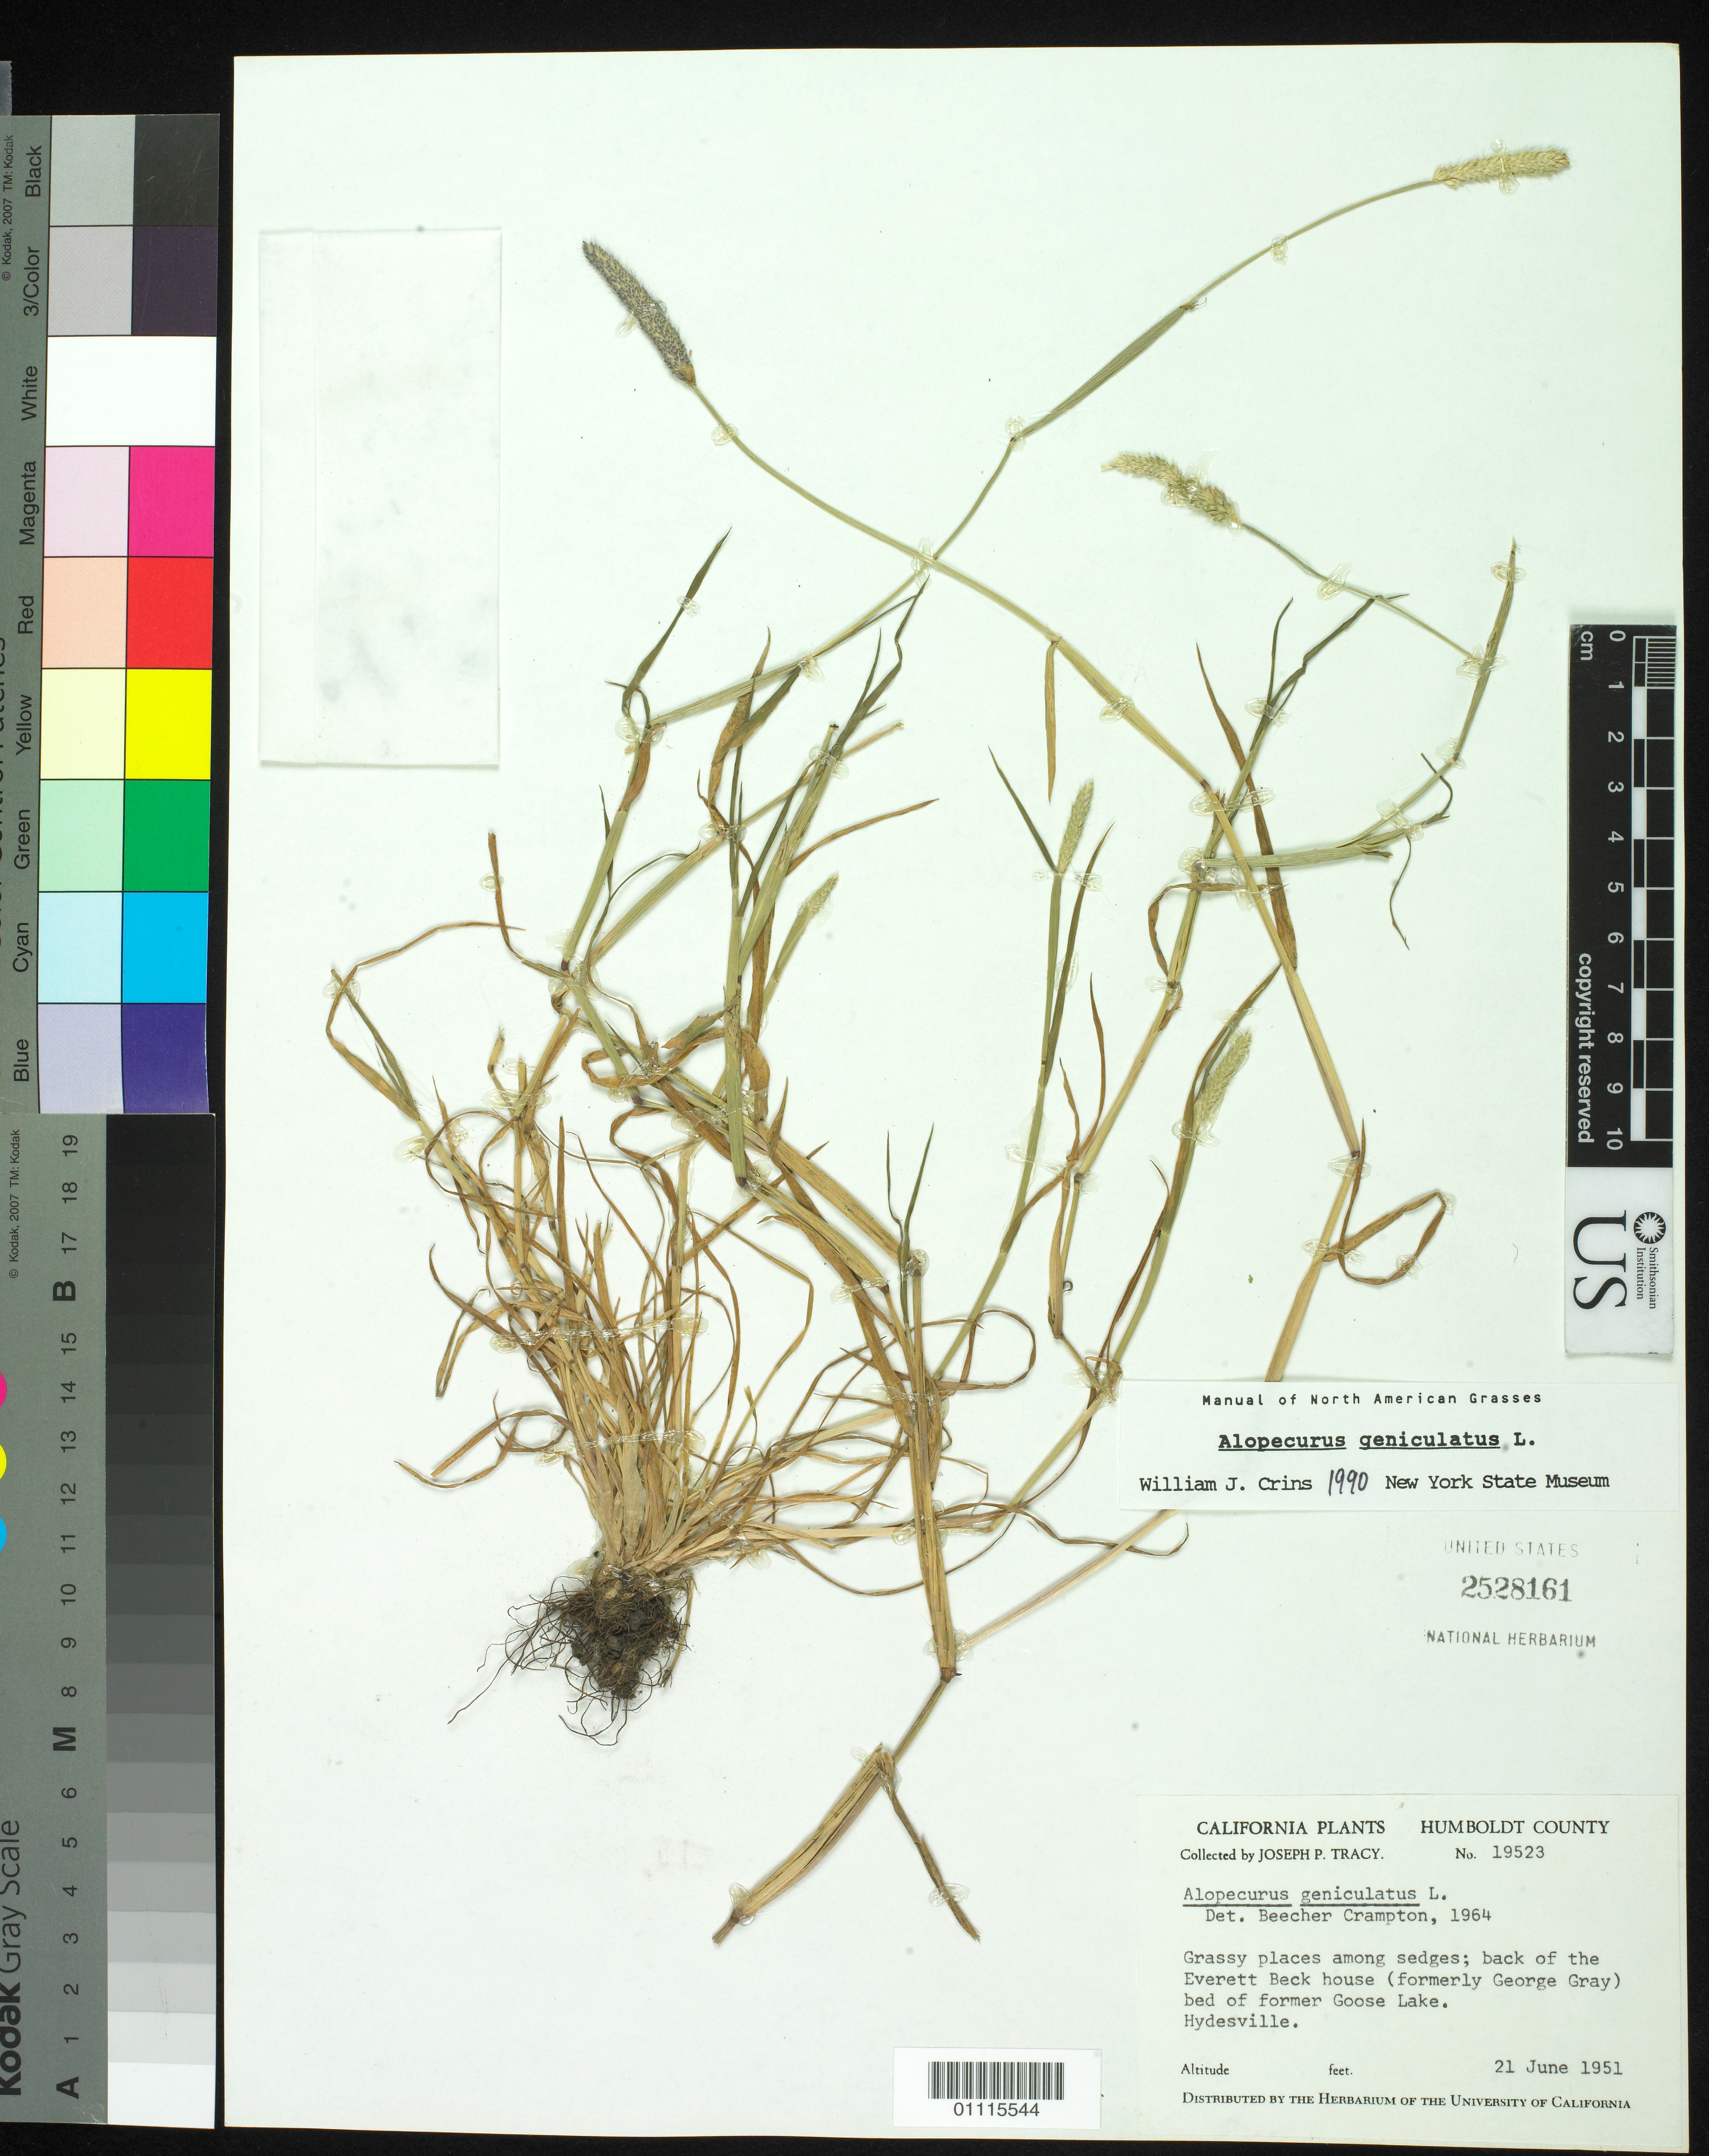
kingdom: Plantae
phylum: Tracheophyta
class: Liliopsida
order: Poales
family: Poaceae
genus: Alopecurus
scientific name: Alopecurus geniculatus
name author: L.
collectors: J. Tracy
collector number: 19523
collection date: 1951-06-21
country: United States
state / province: California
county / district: Humboldt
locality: Hydesville, back of the Everett Beck house (formerly George Gray) bed of former Goose Lake.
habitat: Grassy places among sedges.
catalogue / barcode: US 2528161